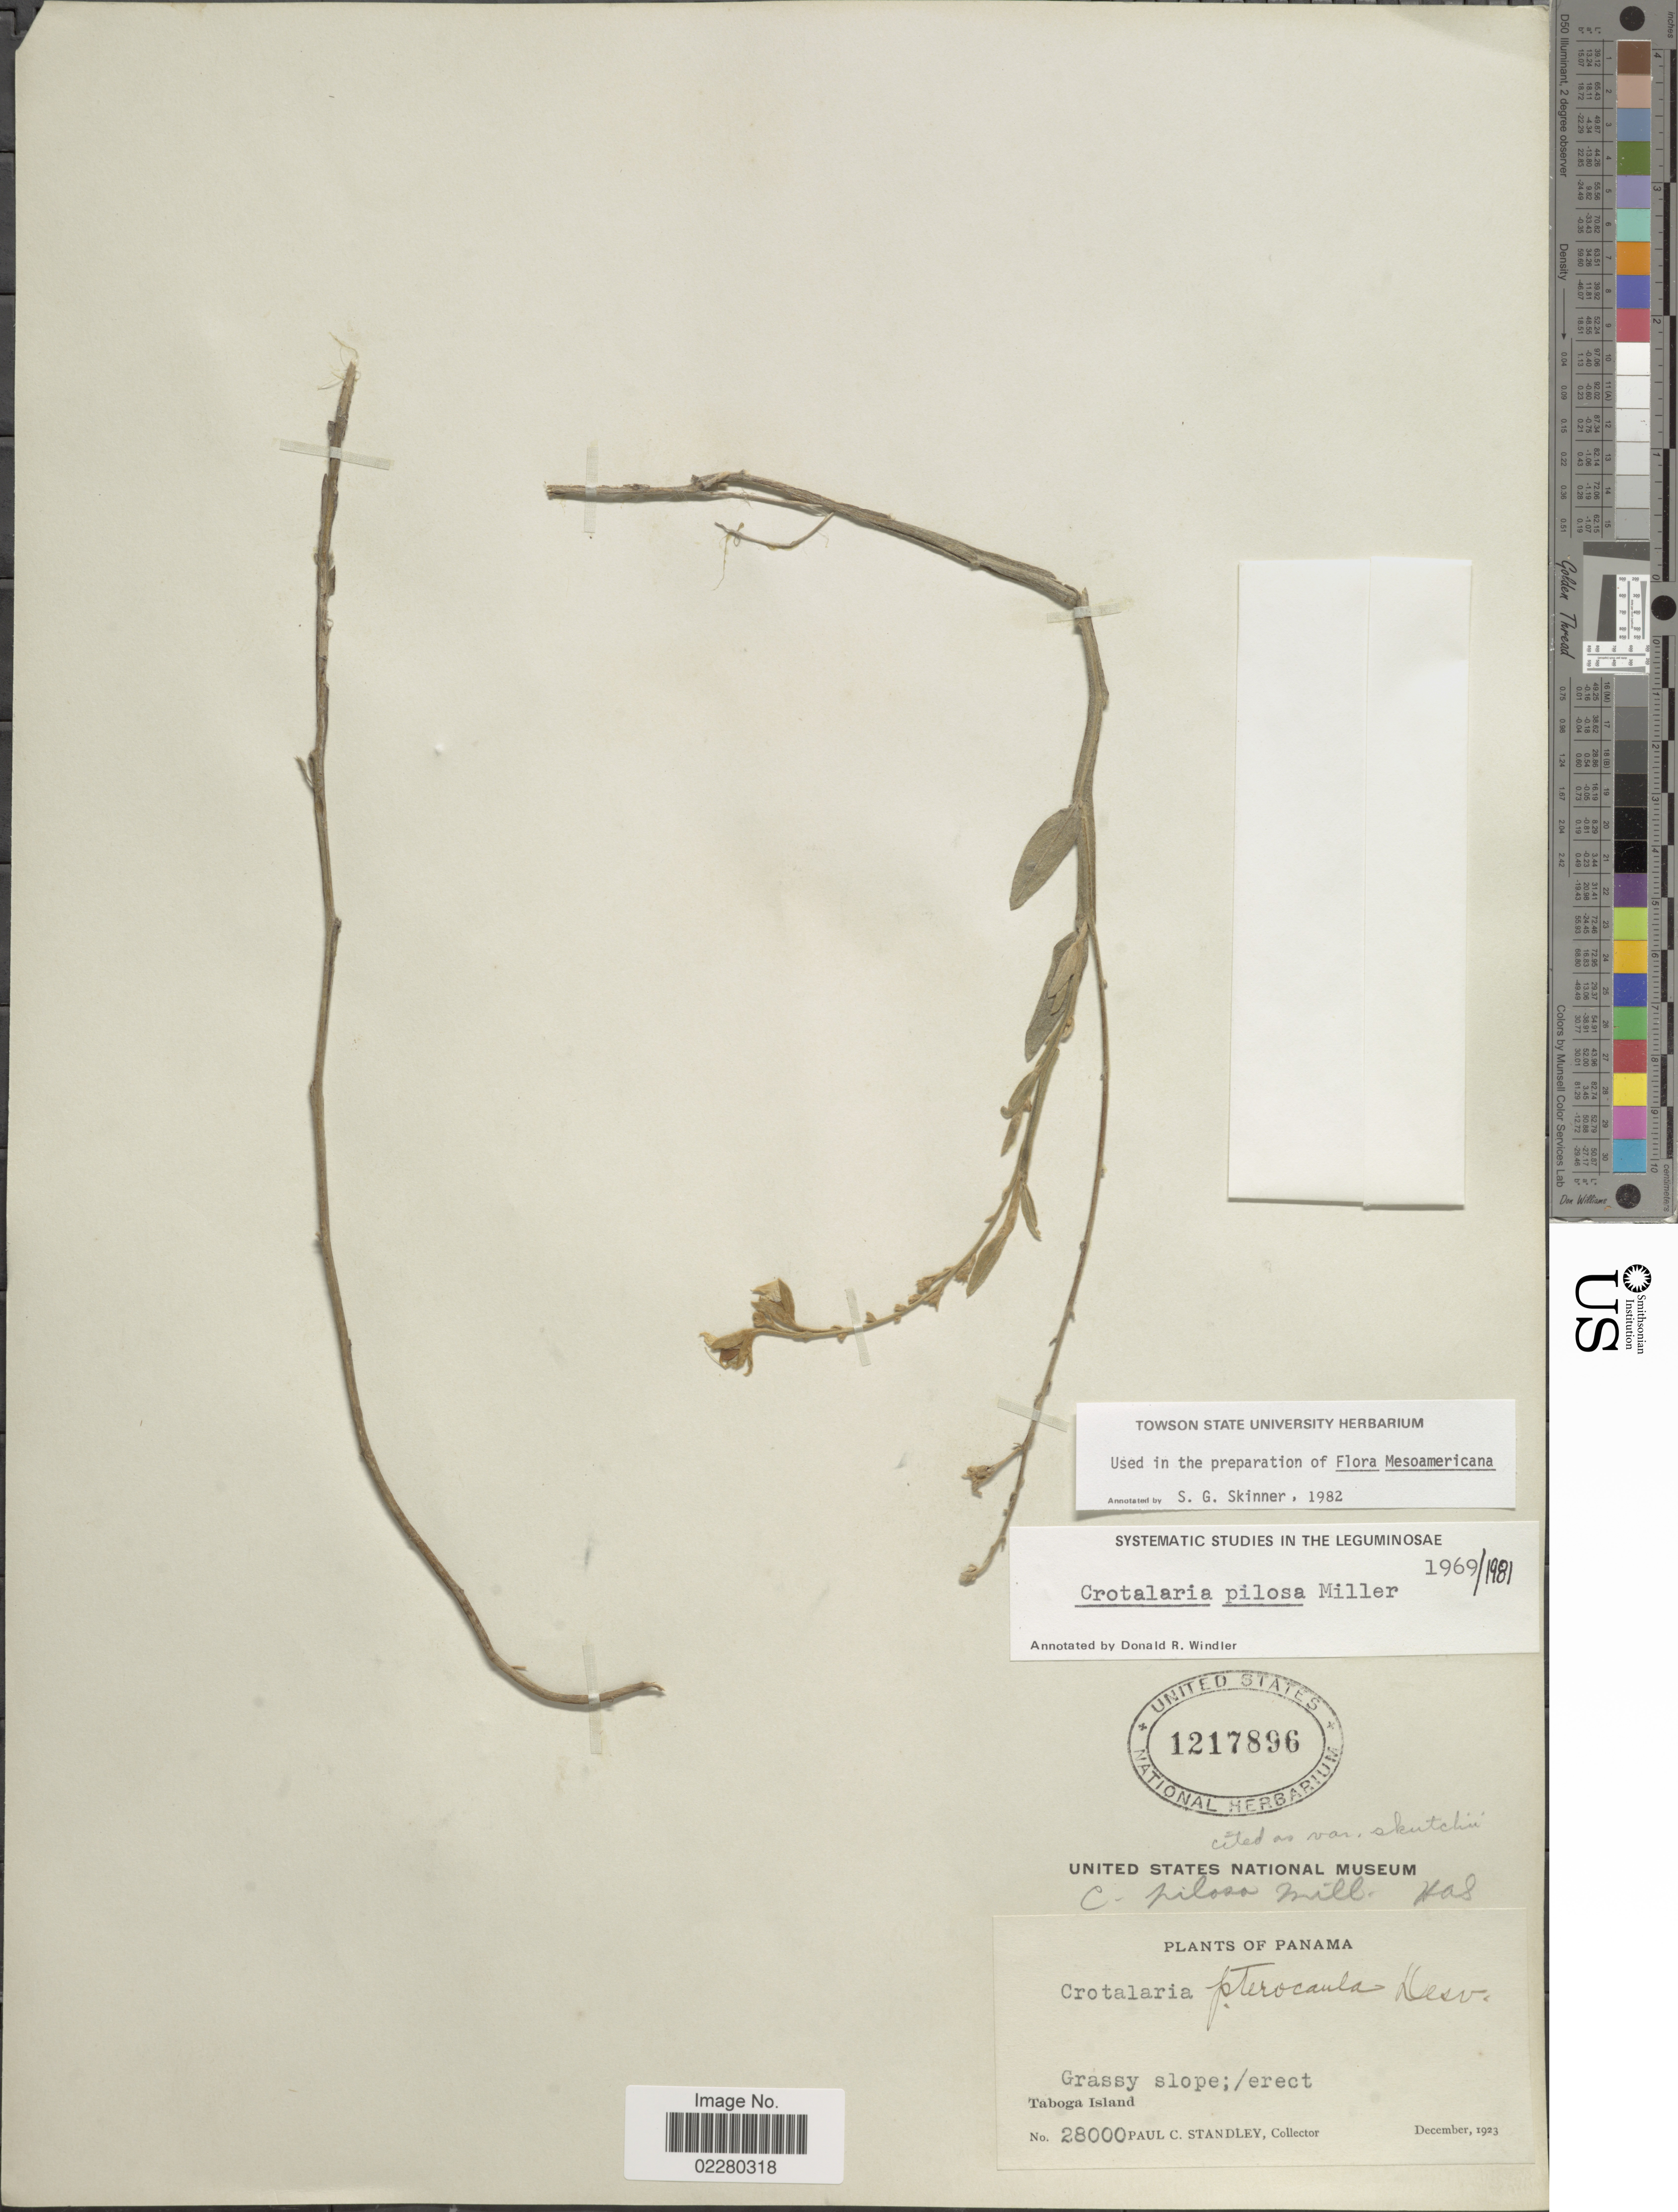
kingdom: Plantae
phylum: Tracheophyta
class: Magnoliopsida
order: Fabales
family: Fabaceae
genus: Crotalaria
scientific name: Crotalaria pilosa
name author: Mill.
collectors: P. C. Standley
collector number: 28000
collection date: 1923-12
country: Panama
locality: Taboga Island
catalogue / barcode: US 1217896